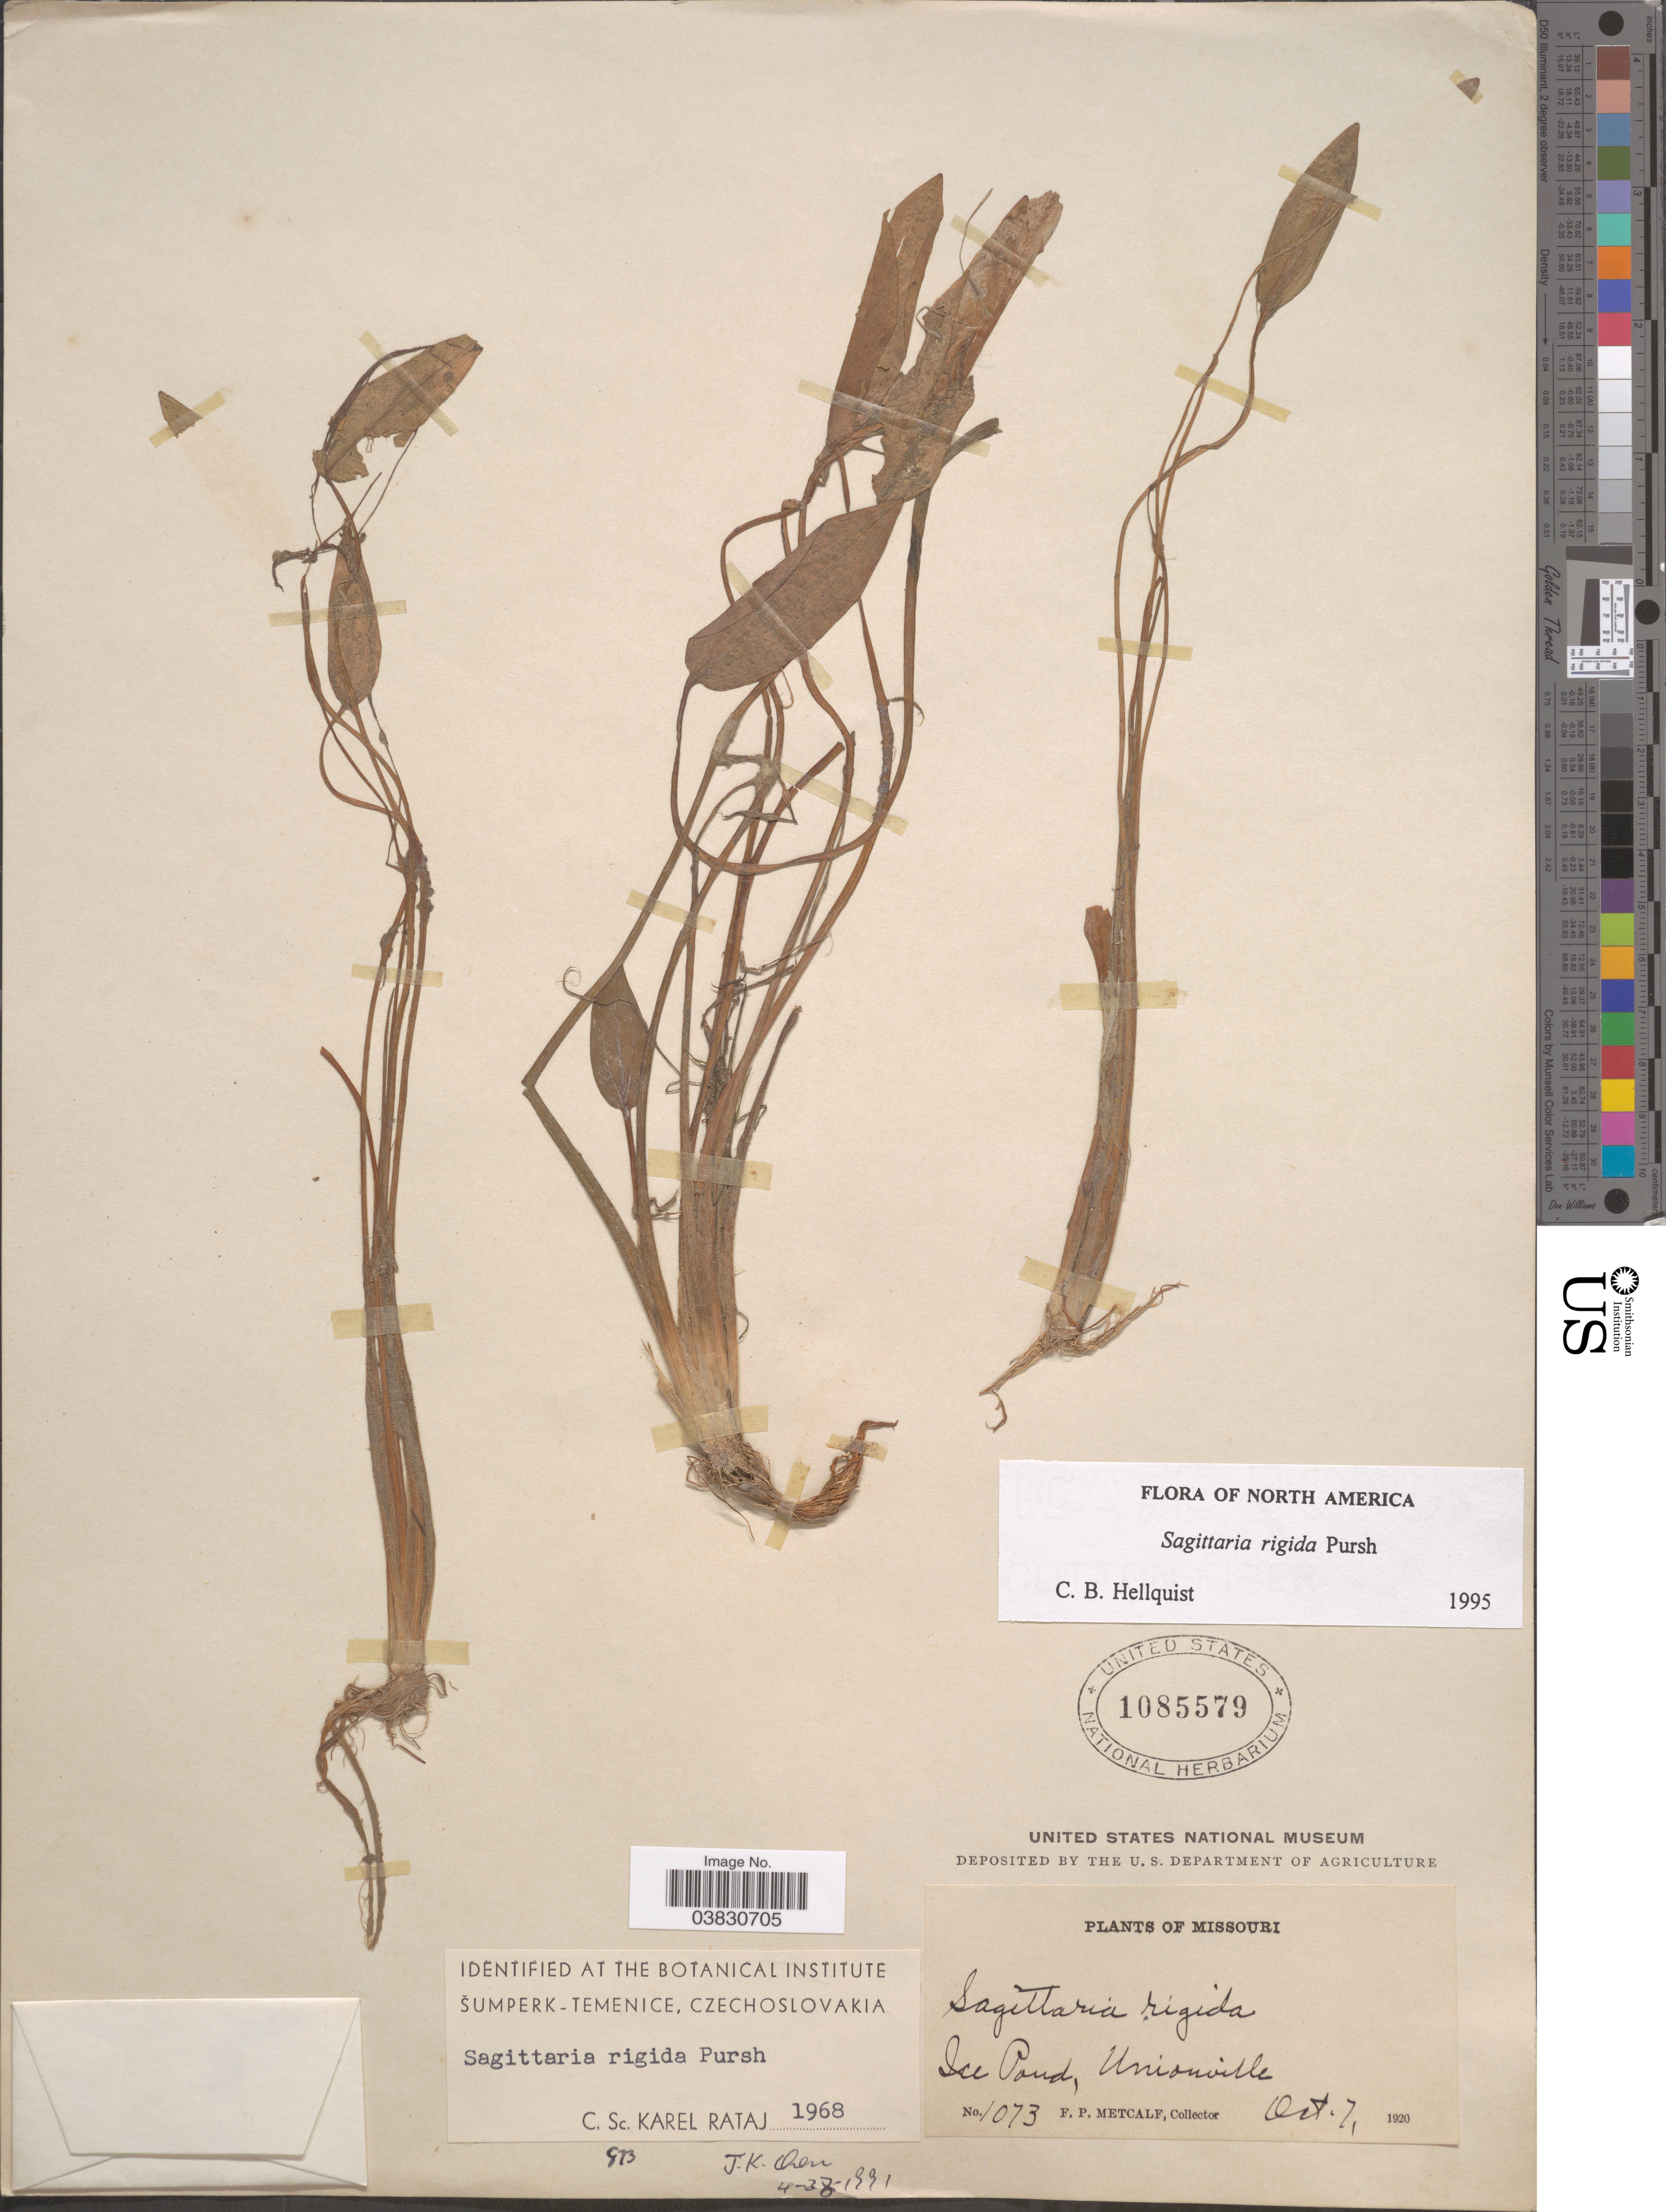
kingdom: Plantae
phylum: Tracheophyta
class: Liliopsida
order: Alismatales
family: Alismataceae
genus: Sagittaria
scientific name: Sagittaria rigida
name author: Pursh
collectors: F. Metcalf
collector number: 1073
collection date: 1920-10-07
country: United States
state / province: Missouri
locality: Ice Pond, Unionville.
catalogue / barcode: US 1085579